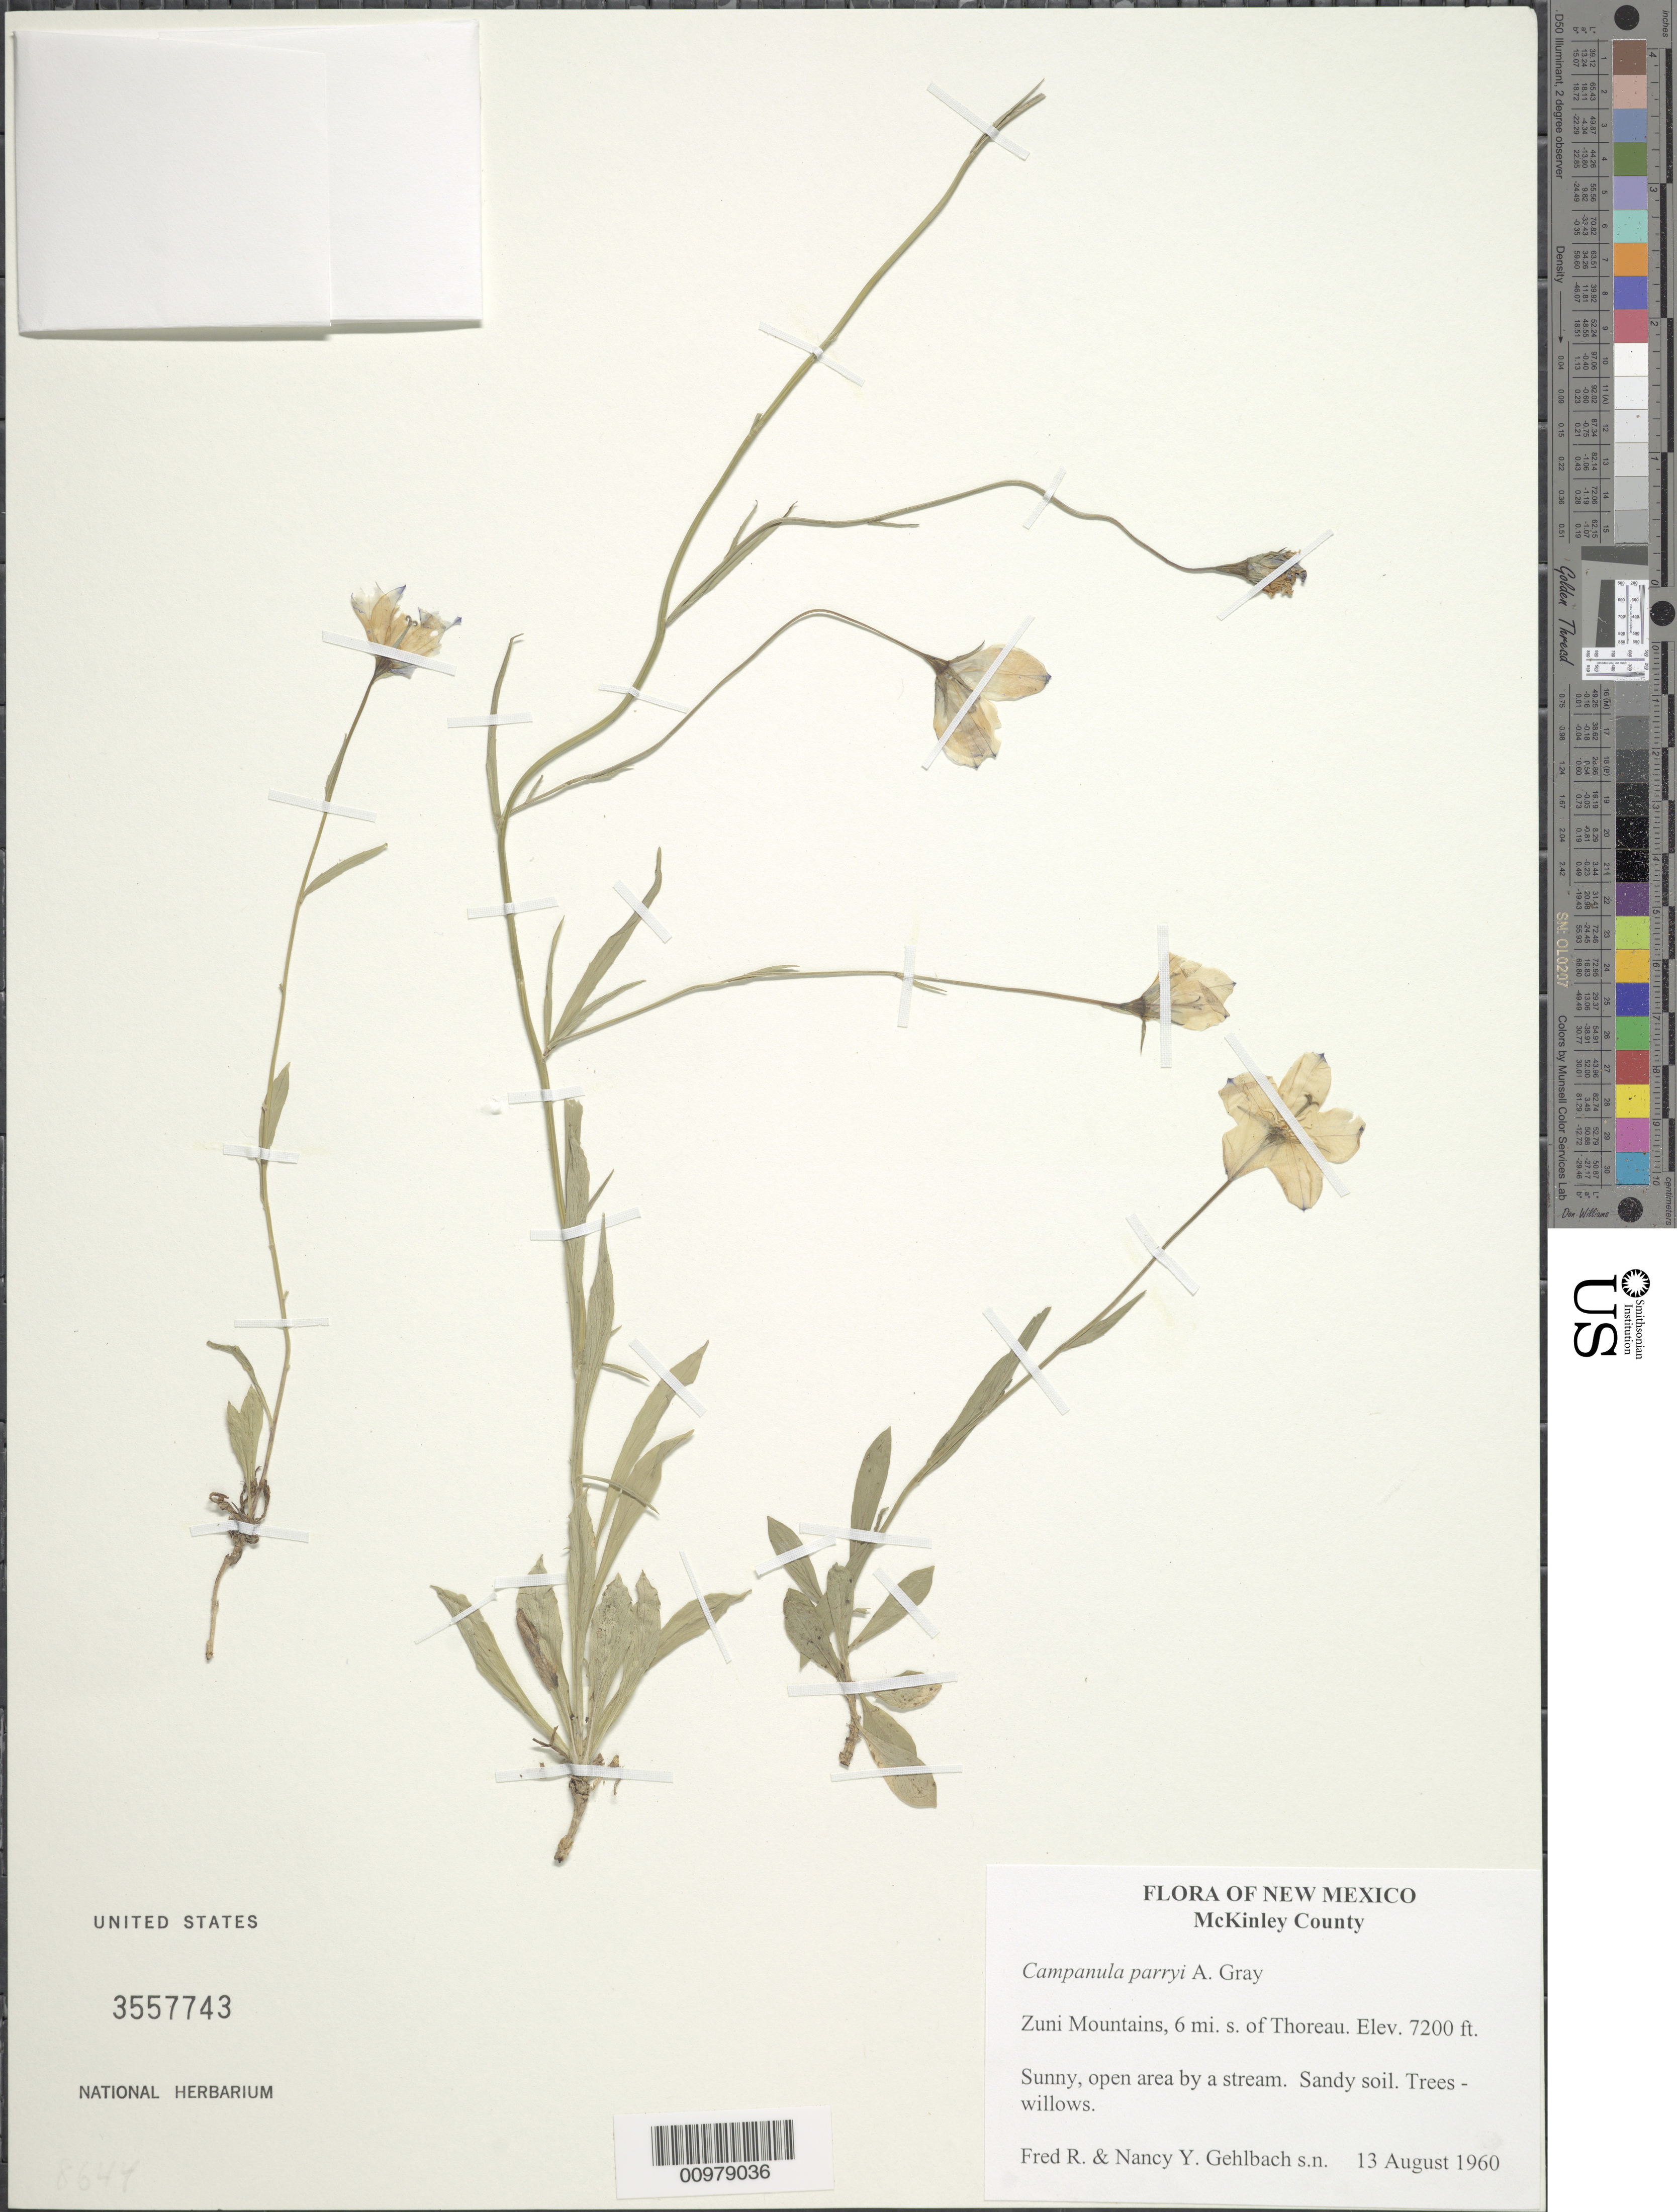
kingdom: Plantae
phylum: Tracheophyta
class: Magnoliopsida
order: Asterales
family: Campanulaceae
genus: Campanula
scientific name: Campanula parryi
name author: A. Gray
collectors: F. R. Gehlbach & N. Y. Gehlbach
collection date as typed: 13 August 1960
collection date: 1960-08-13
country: United States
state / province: New Mexico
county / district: McKinley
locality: Zuni Mountains, 6 mi. S of Thoreau.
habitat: Sunny, open area by a stream. Sandy soil.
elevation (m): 2195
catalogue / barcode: US 3557743